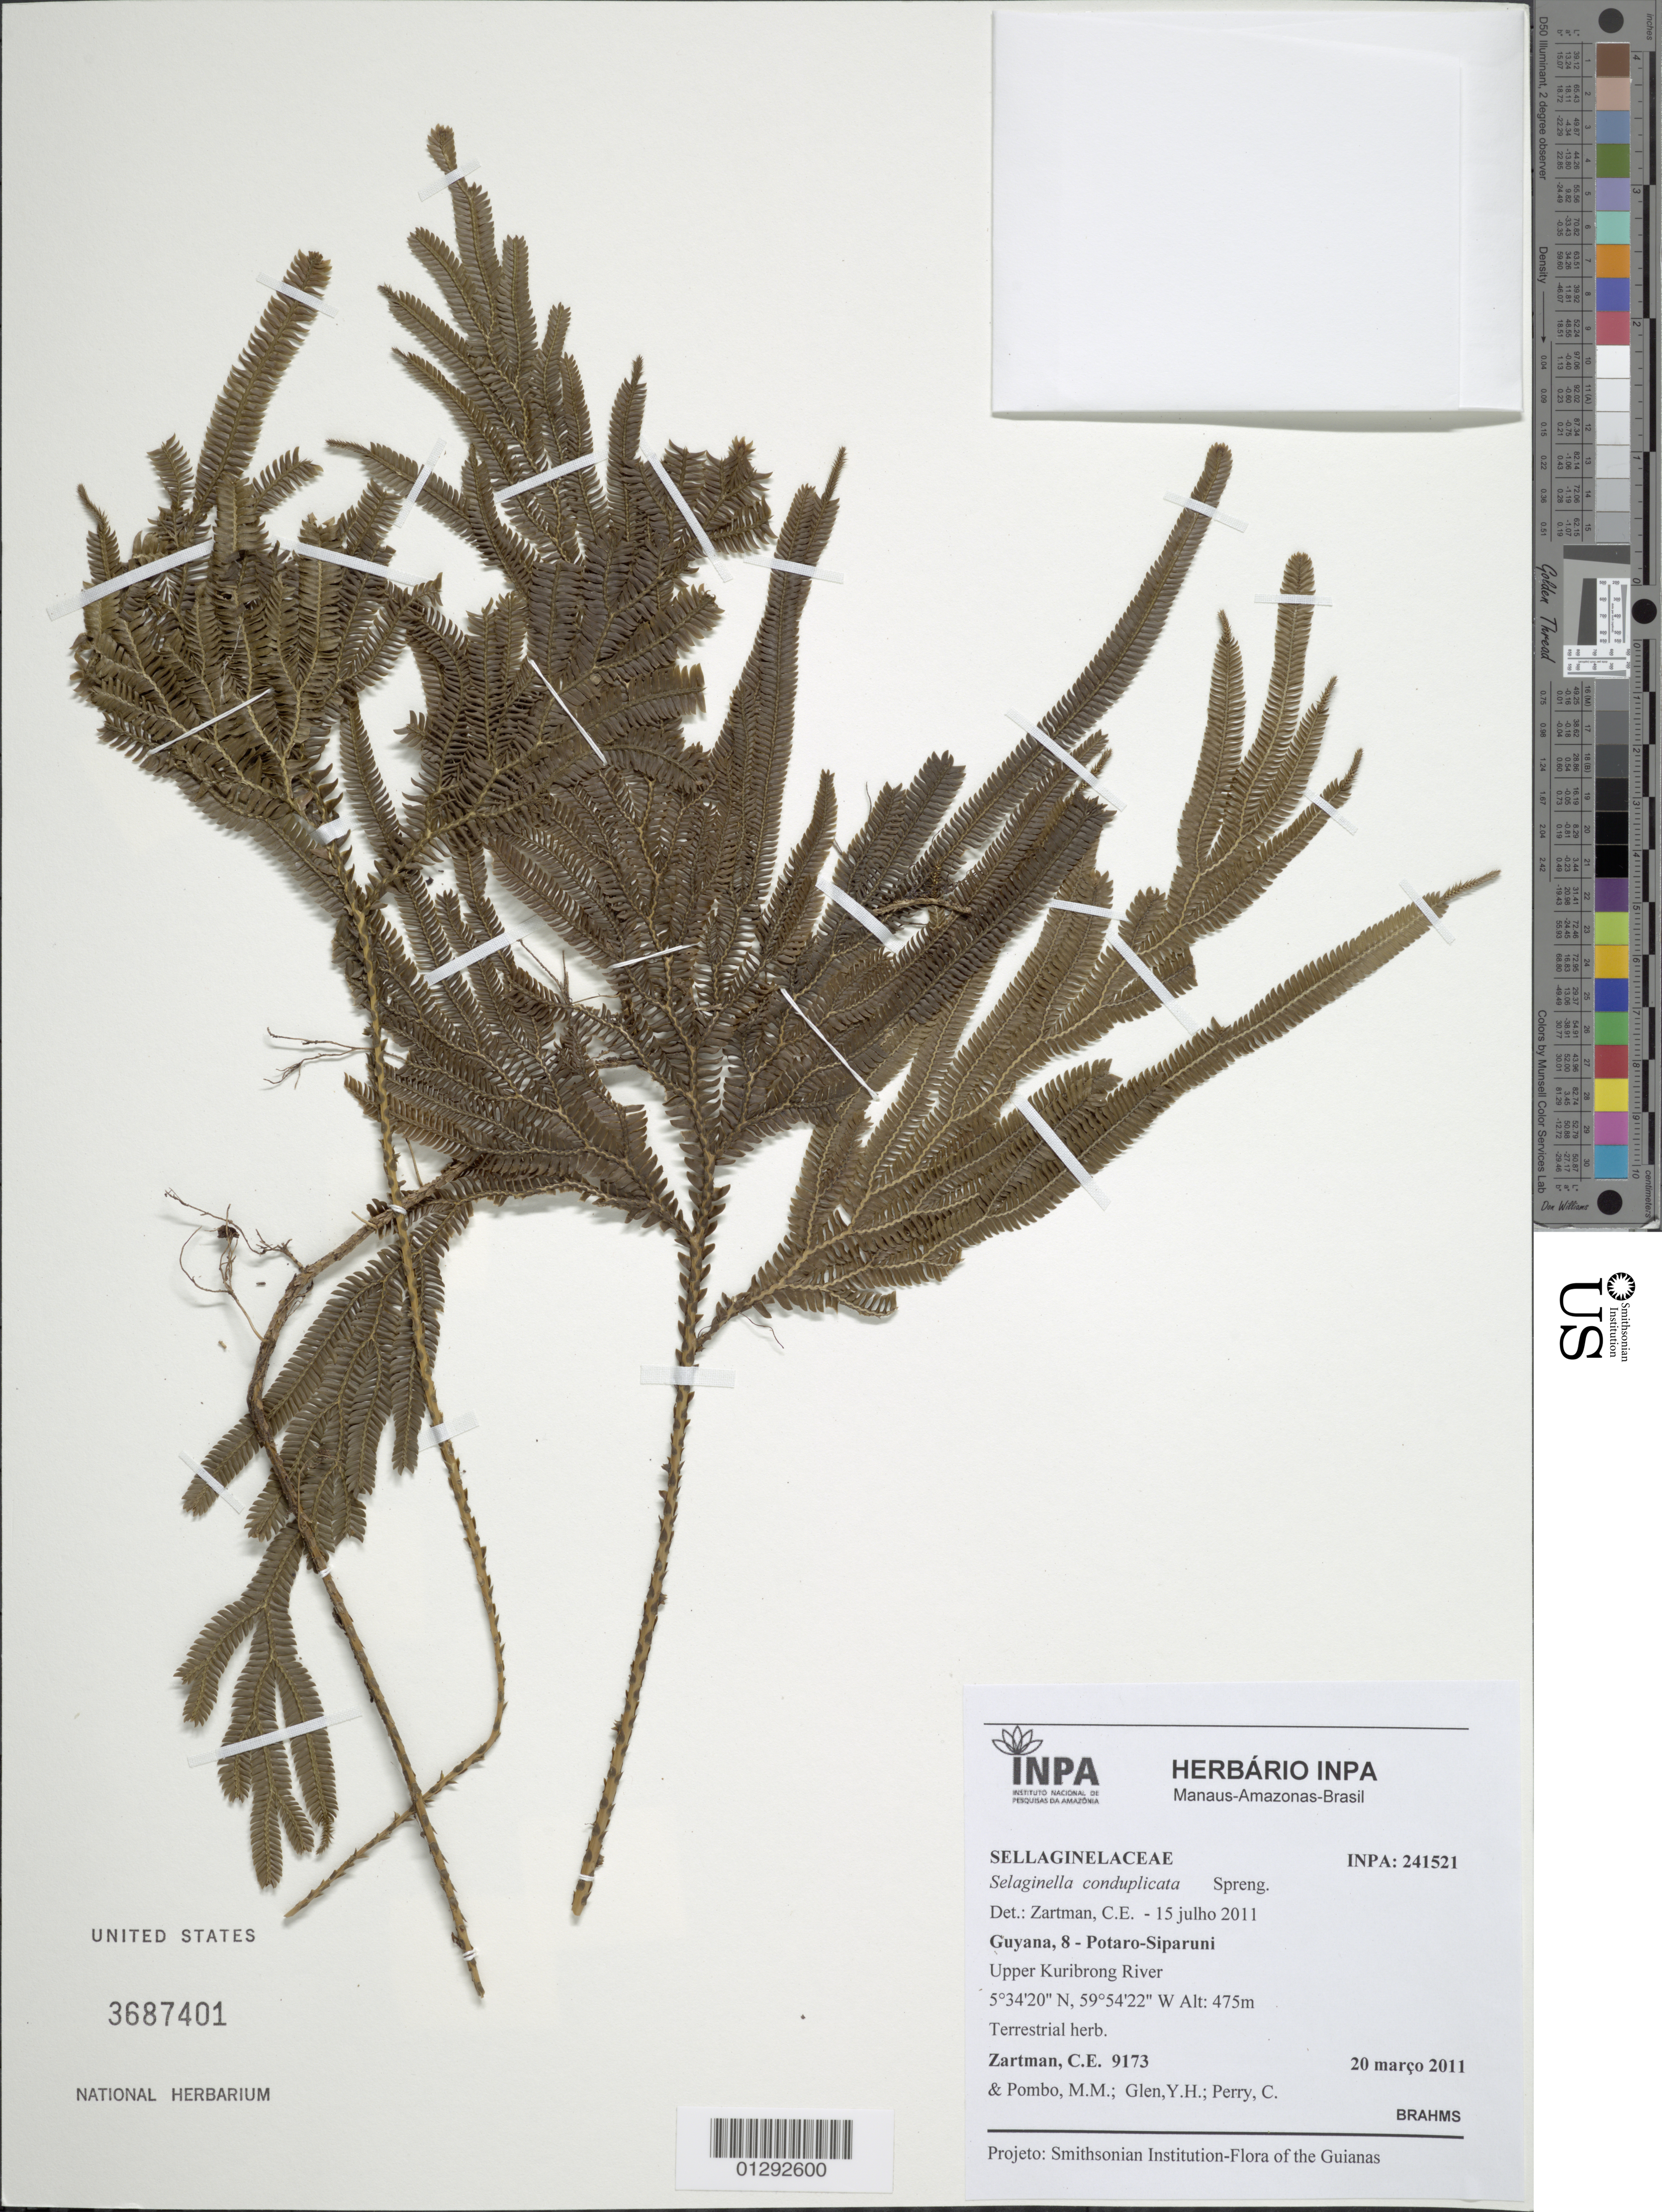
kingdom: Plantae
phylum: Tracheophyta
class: Lycopodiopsida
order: Selaginellales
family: Selaginellaceae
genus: Selaginella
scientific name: Selaginella conduplicata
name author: Spring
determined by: Zartman, C. E., (UNITED STATES)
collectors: C. Zartman, M. Pombo, Y. Glen & C. Perry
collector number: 9173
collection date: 2011-03-20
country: Guyana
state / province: Potaro-Siparuni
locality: Upper Kuribrong River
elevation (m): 475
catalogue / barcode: US 3687401